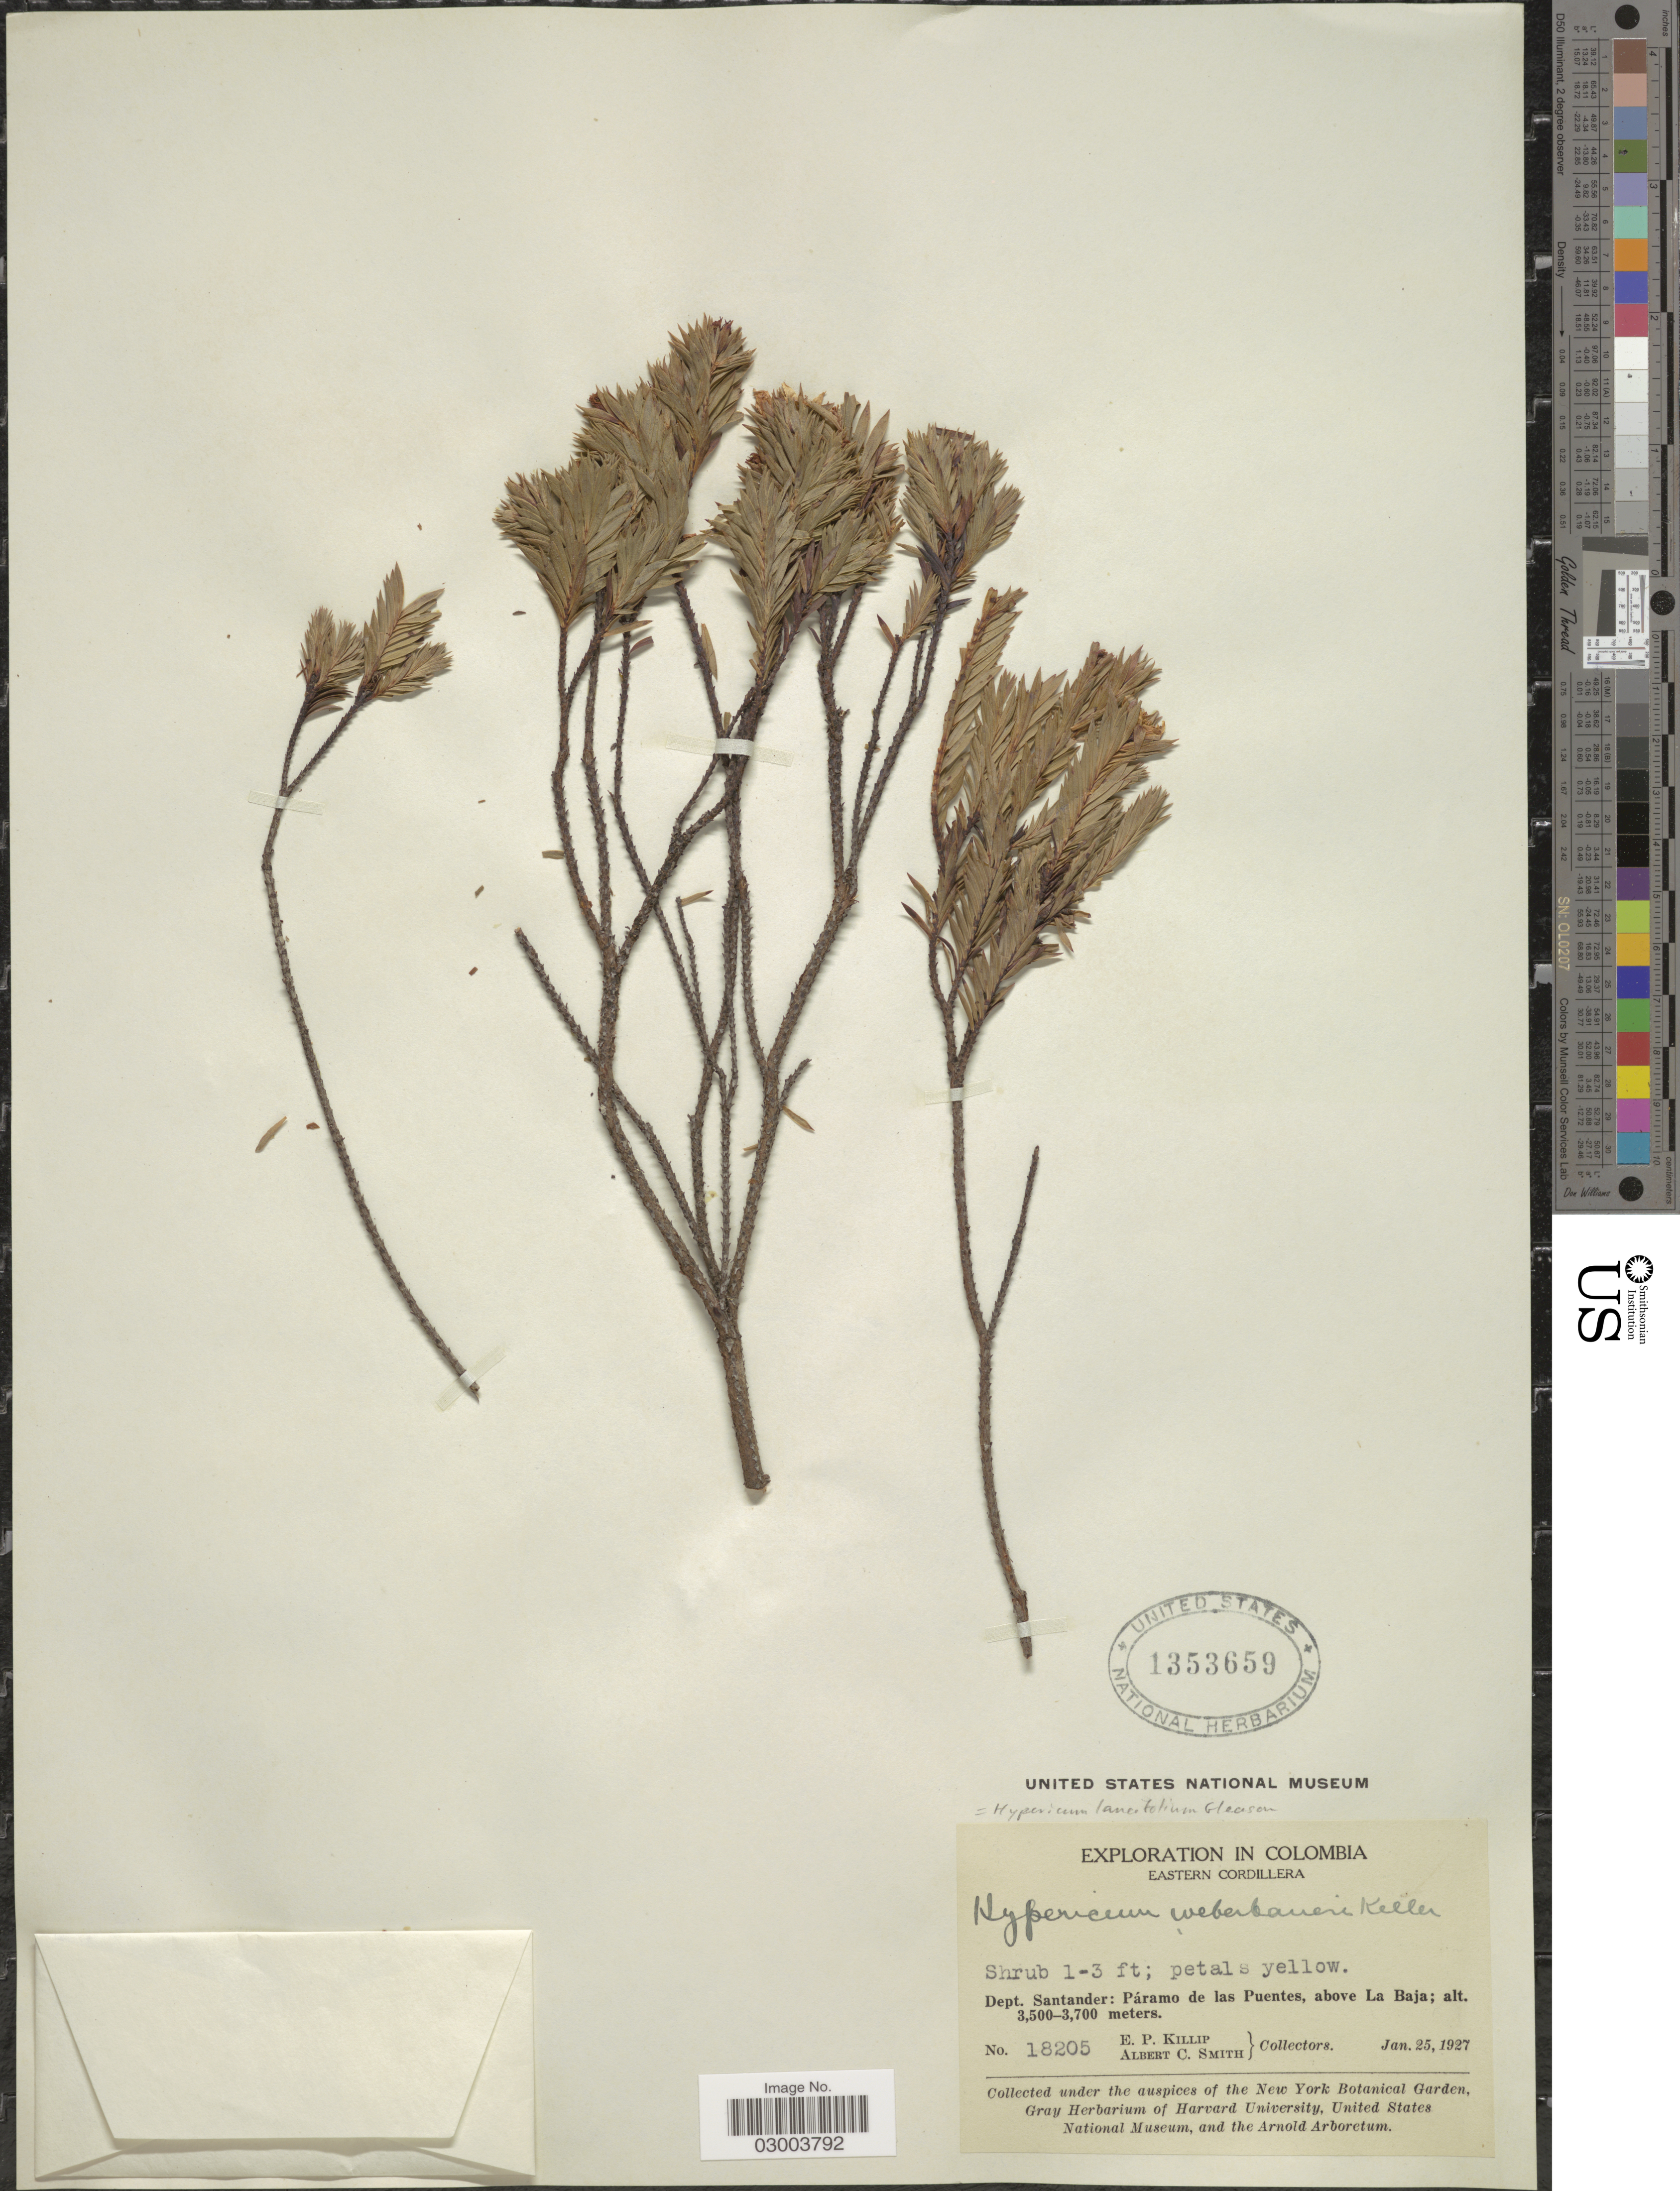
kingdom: Plantae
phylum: Tracheophyta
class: Magnoliopsida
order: Malpighiales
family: Hypericaceae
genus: Hypericum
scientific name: Hypericum lancifolium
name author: Gleason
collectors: E. P. Killip & A. C. Smith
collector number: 18205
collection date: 1927-01-25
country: Colombia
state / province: Santander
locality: Eastern Cordillera, Dept. Santander: Páramo de las Puenets, above La Baja.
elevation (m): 3500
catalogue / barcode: US 1353659